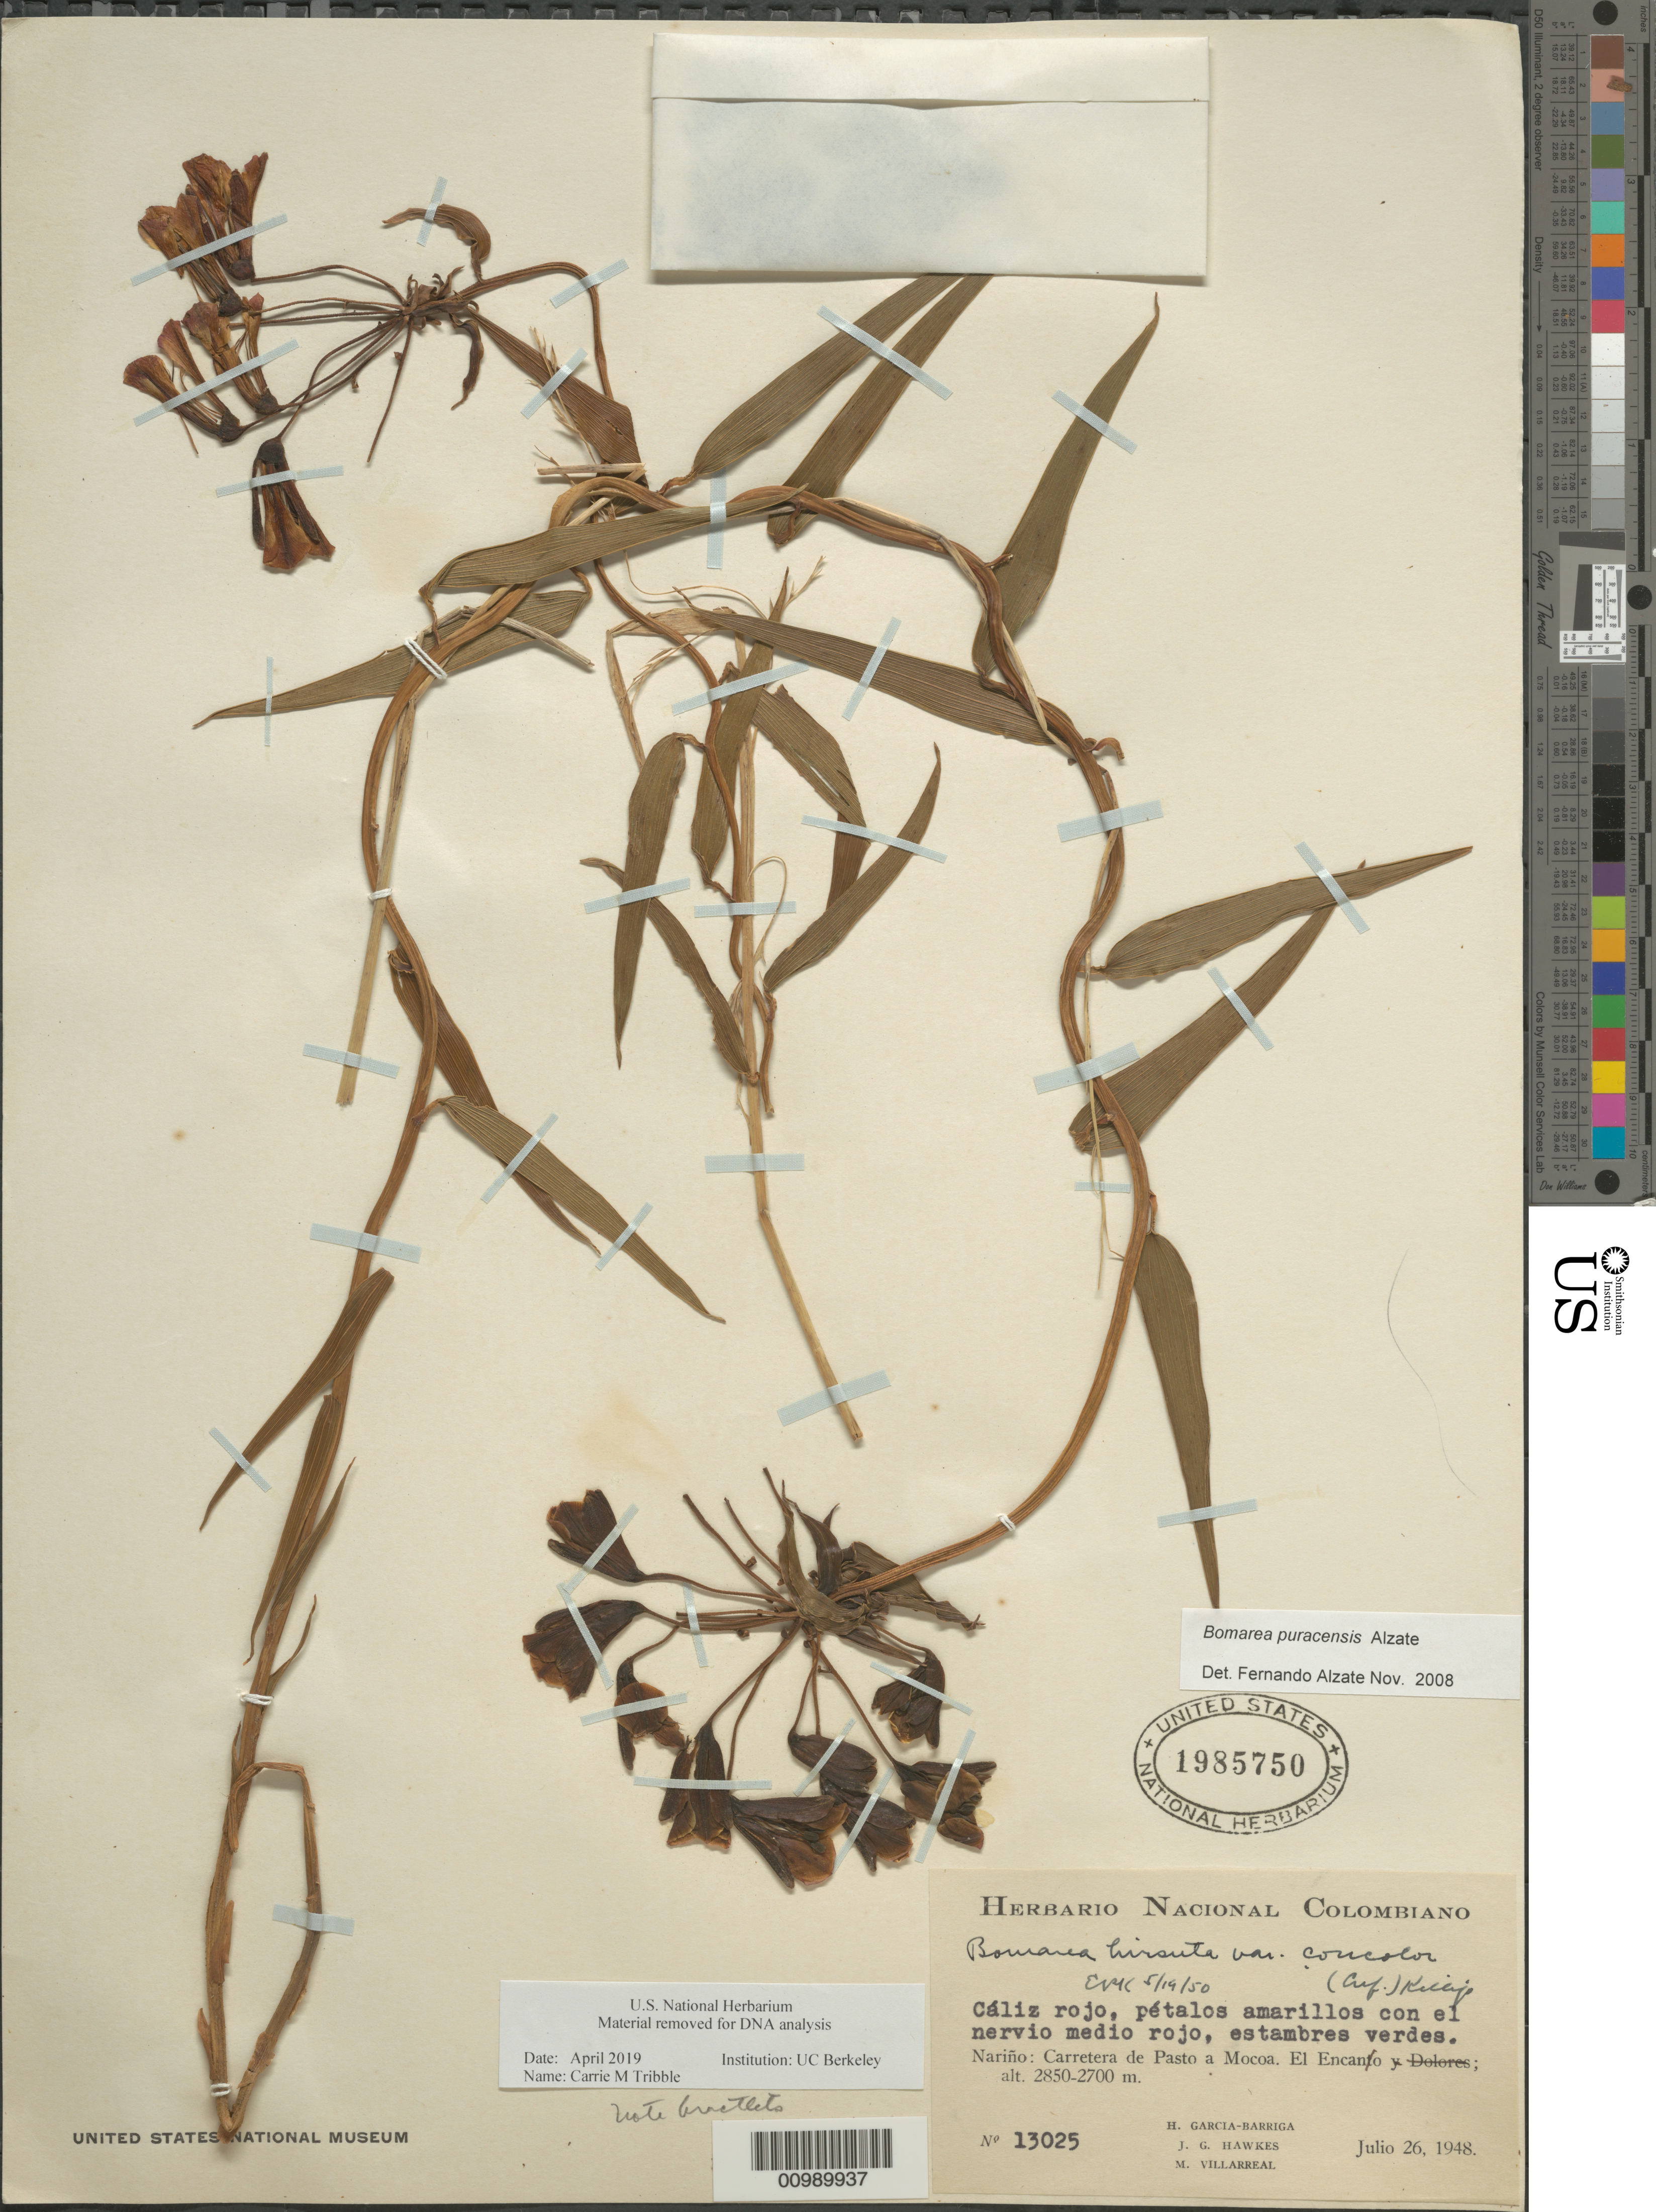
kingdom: Plantae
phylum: Tracheophyta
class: Liliopsida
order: Liliales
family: Alstroemeriaceae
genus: Bomarea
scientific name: Bomarea puracensis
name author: Alzate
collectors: H. García Barriga, J. G. Hawkes & M. Villarreal V.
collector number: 13025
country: Colombia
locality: Narino, Carretera de pasto a Mocoa, El Encano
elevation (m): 2850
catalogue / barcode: US 1985750